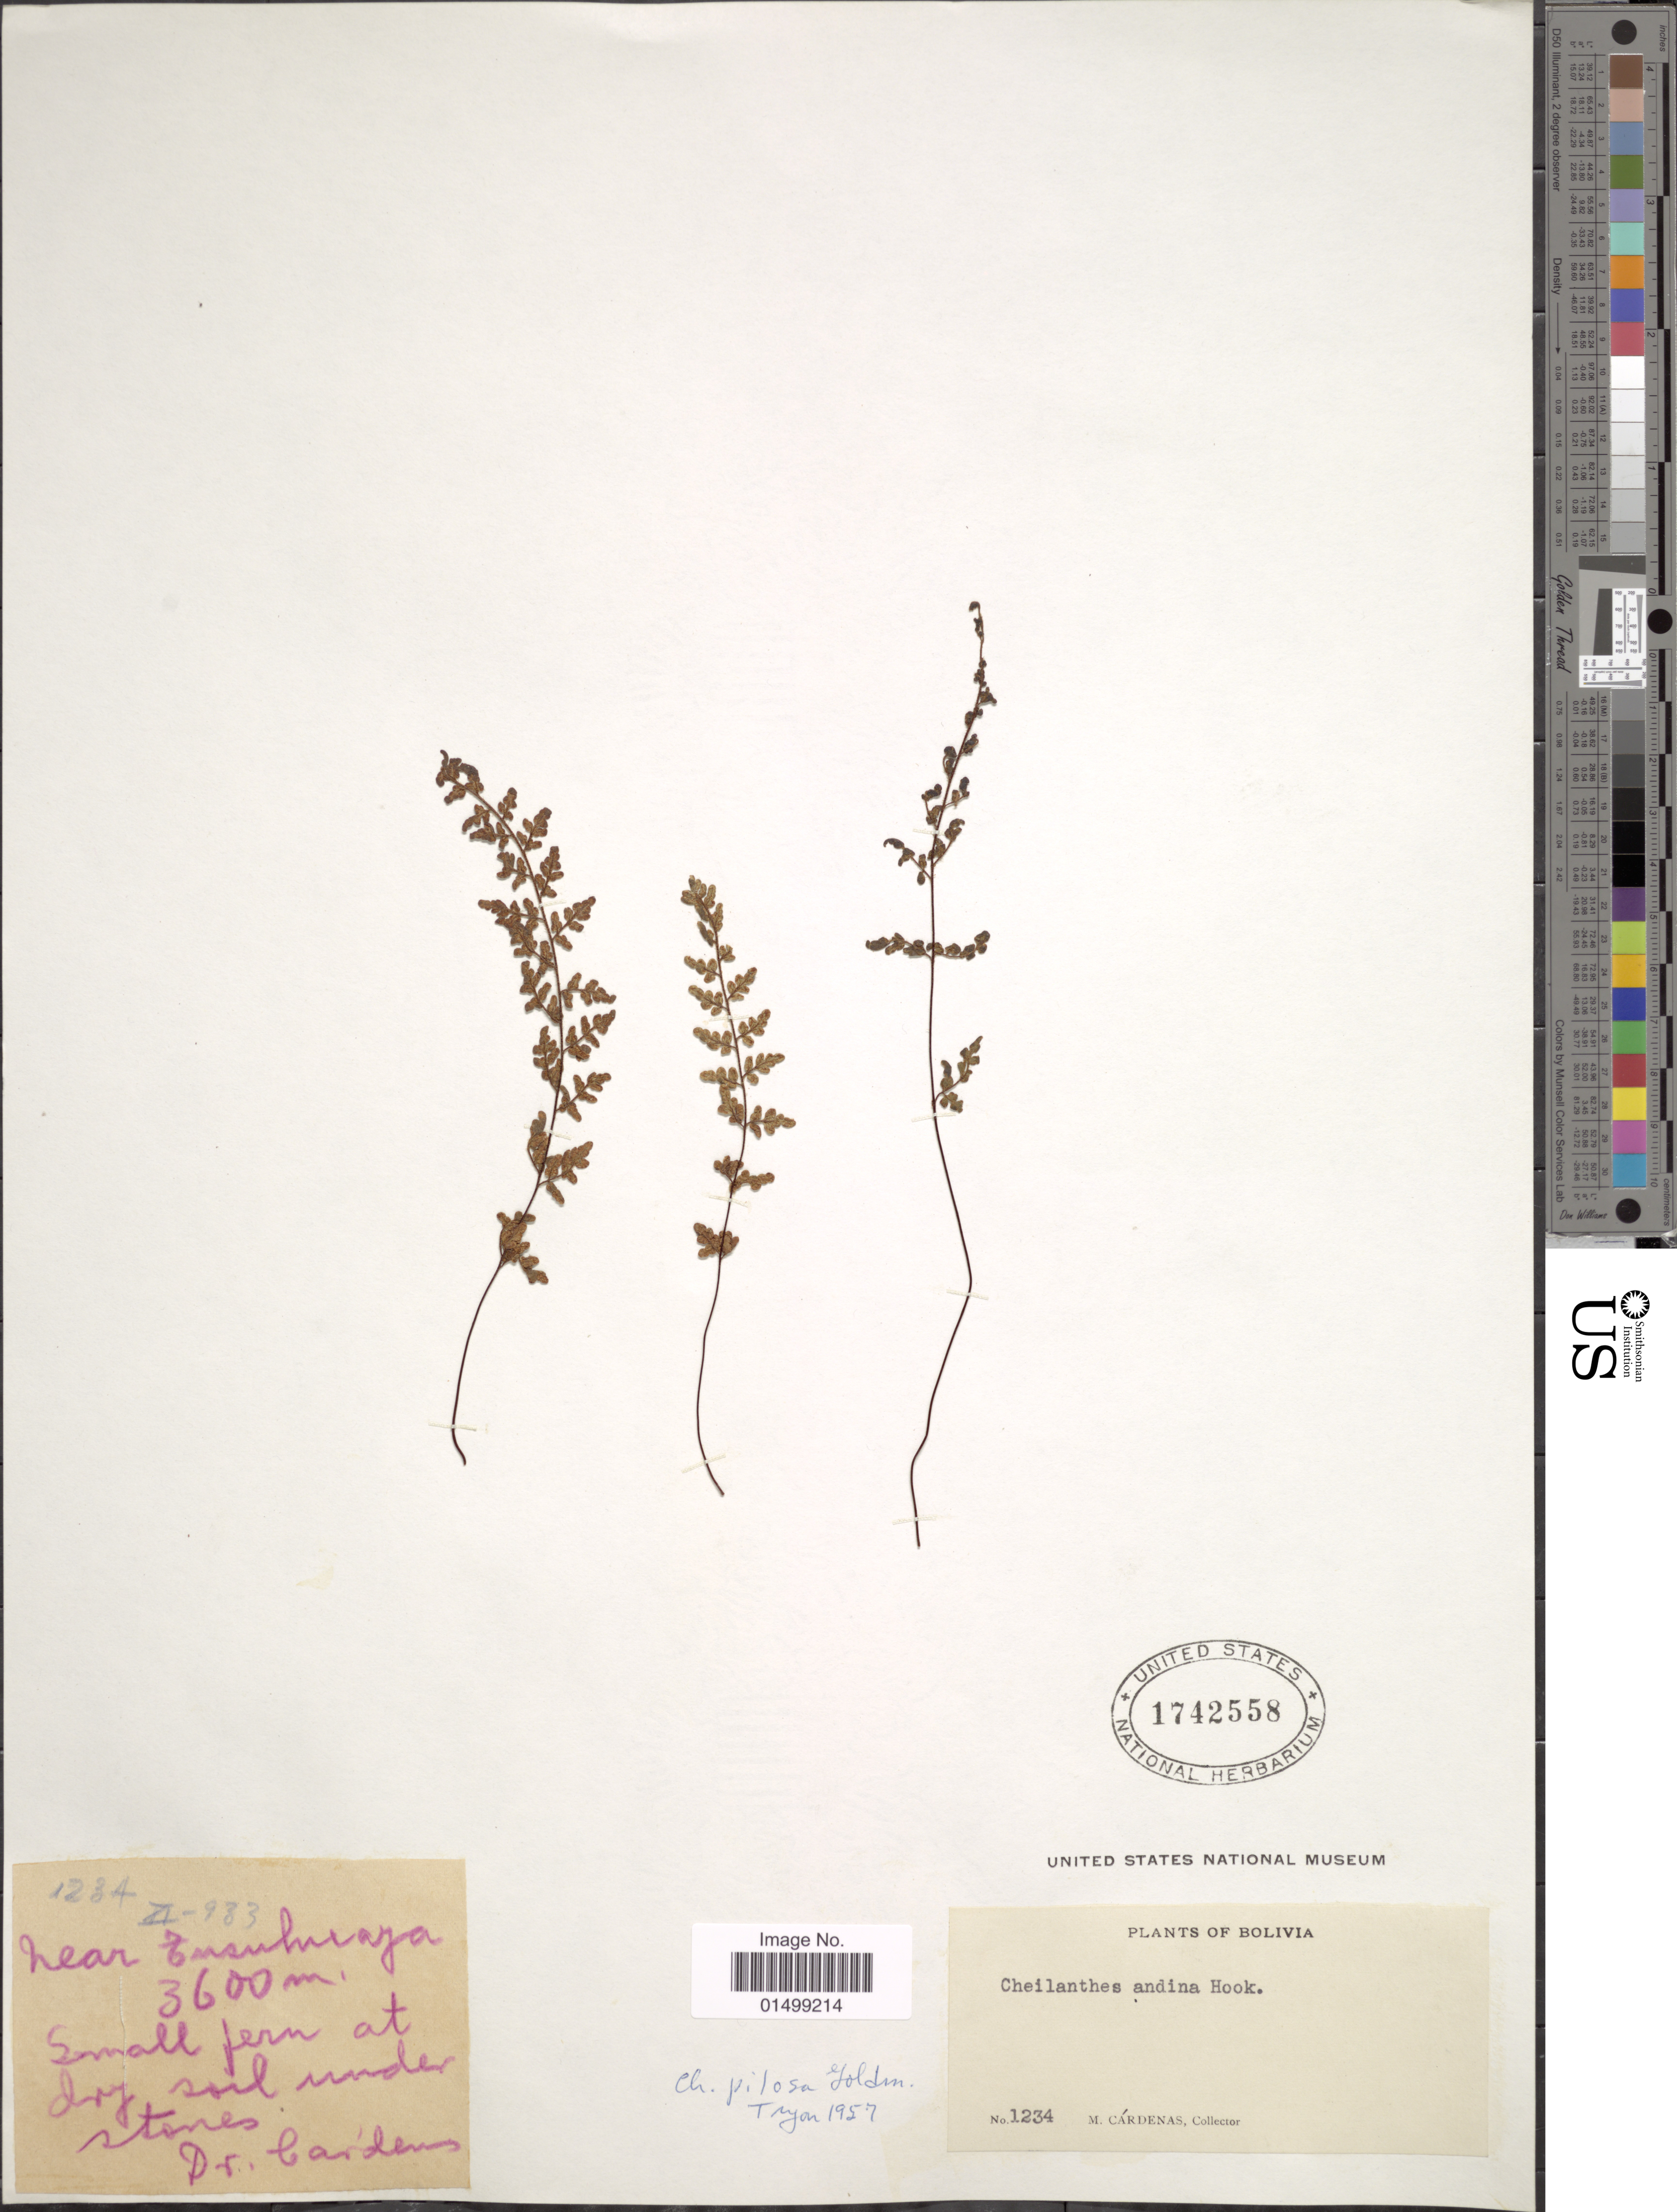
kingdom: Plantae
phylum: Tracheophyta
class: Polypodiopsida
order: Polypodiales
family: Pteridaceae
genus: Cheilanthes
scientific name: Cheilanthes pilosa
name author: Goldm.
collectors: M. Cárdenas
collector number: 1234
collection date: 1933-11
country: Bolivia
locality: Near Tusuhuaya. Dry soil under stone.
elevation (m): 3600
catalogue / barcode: US 1742558